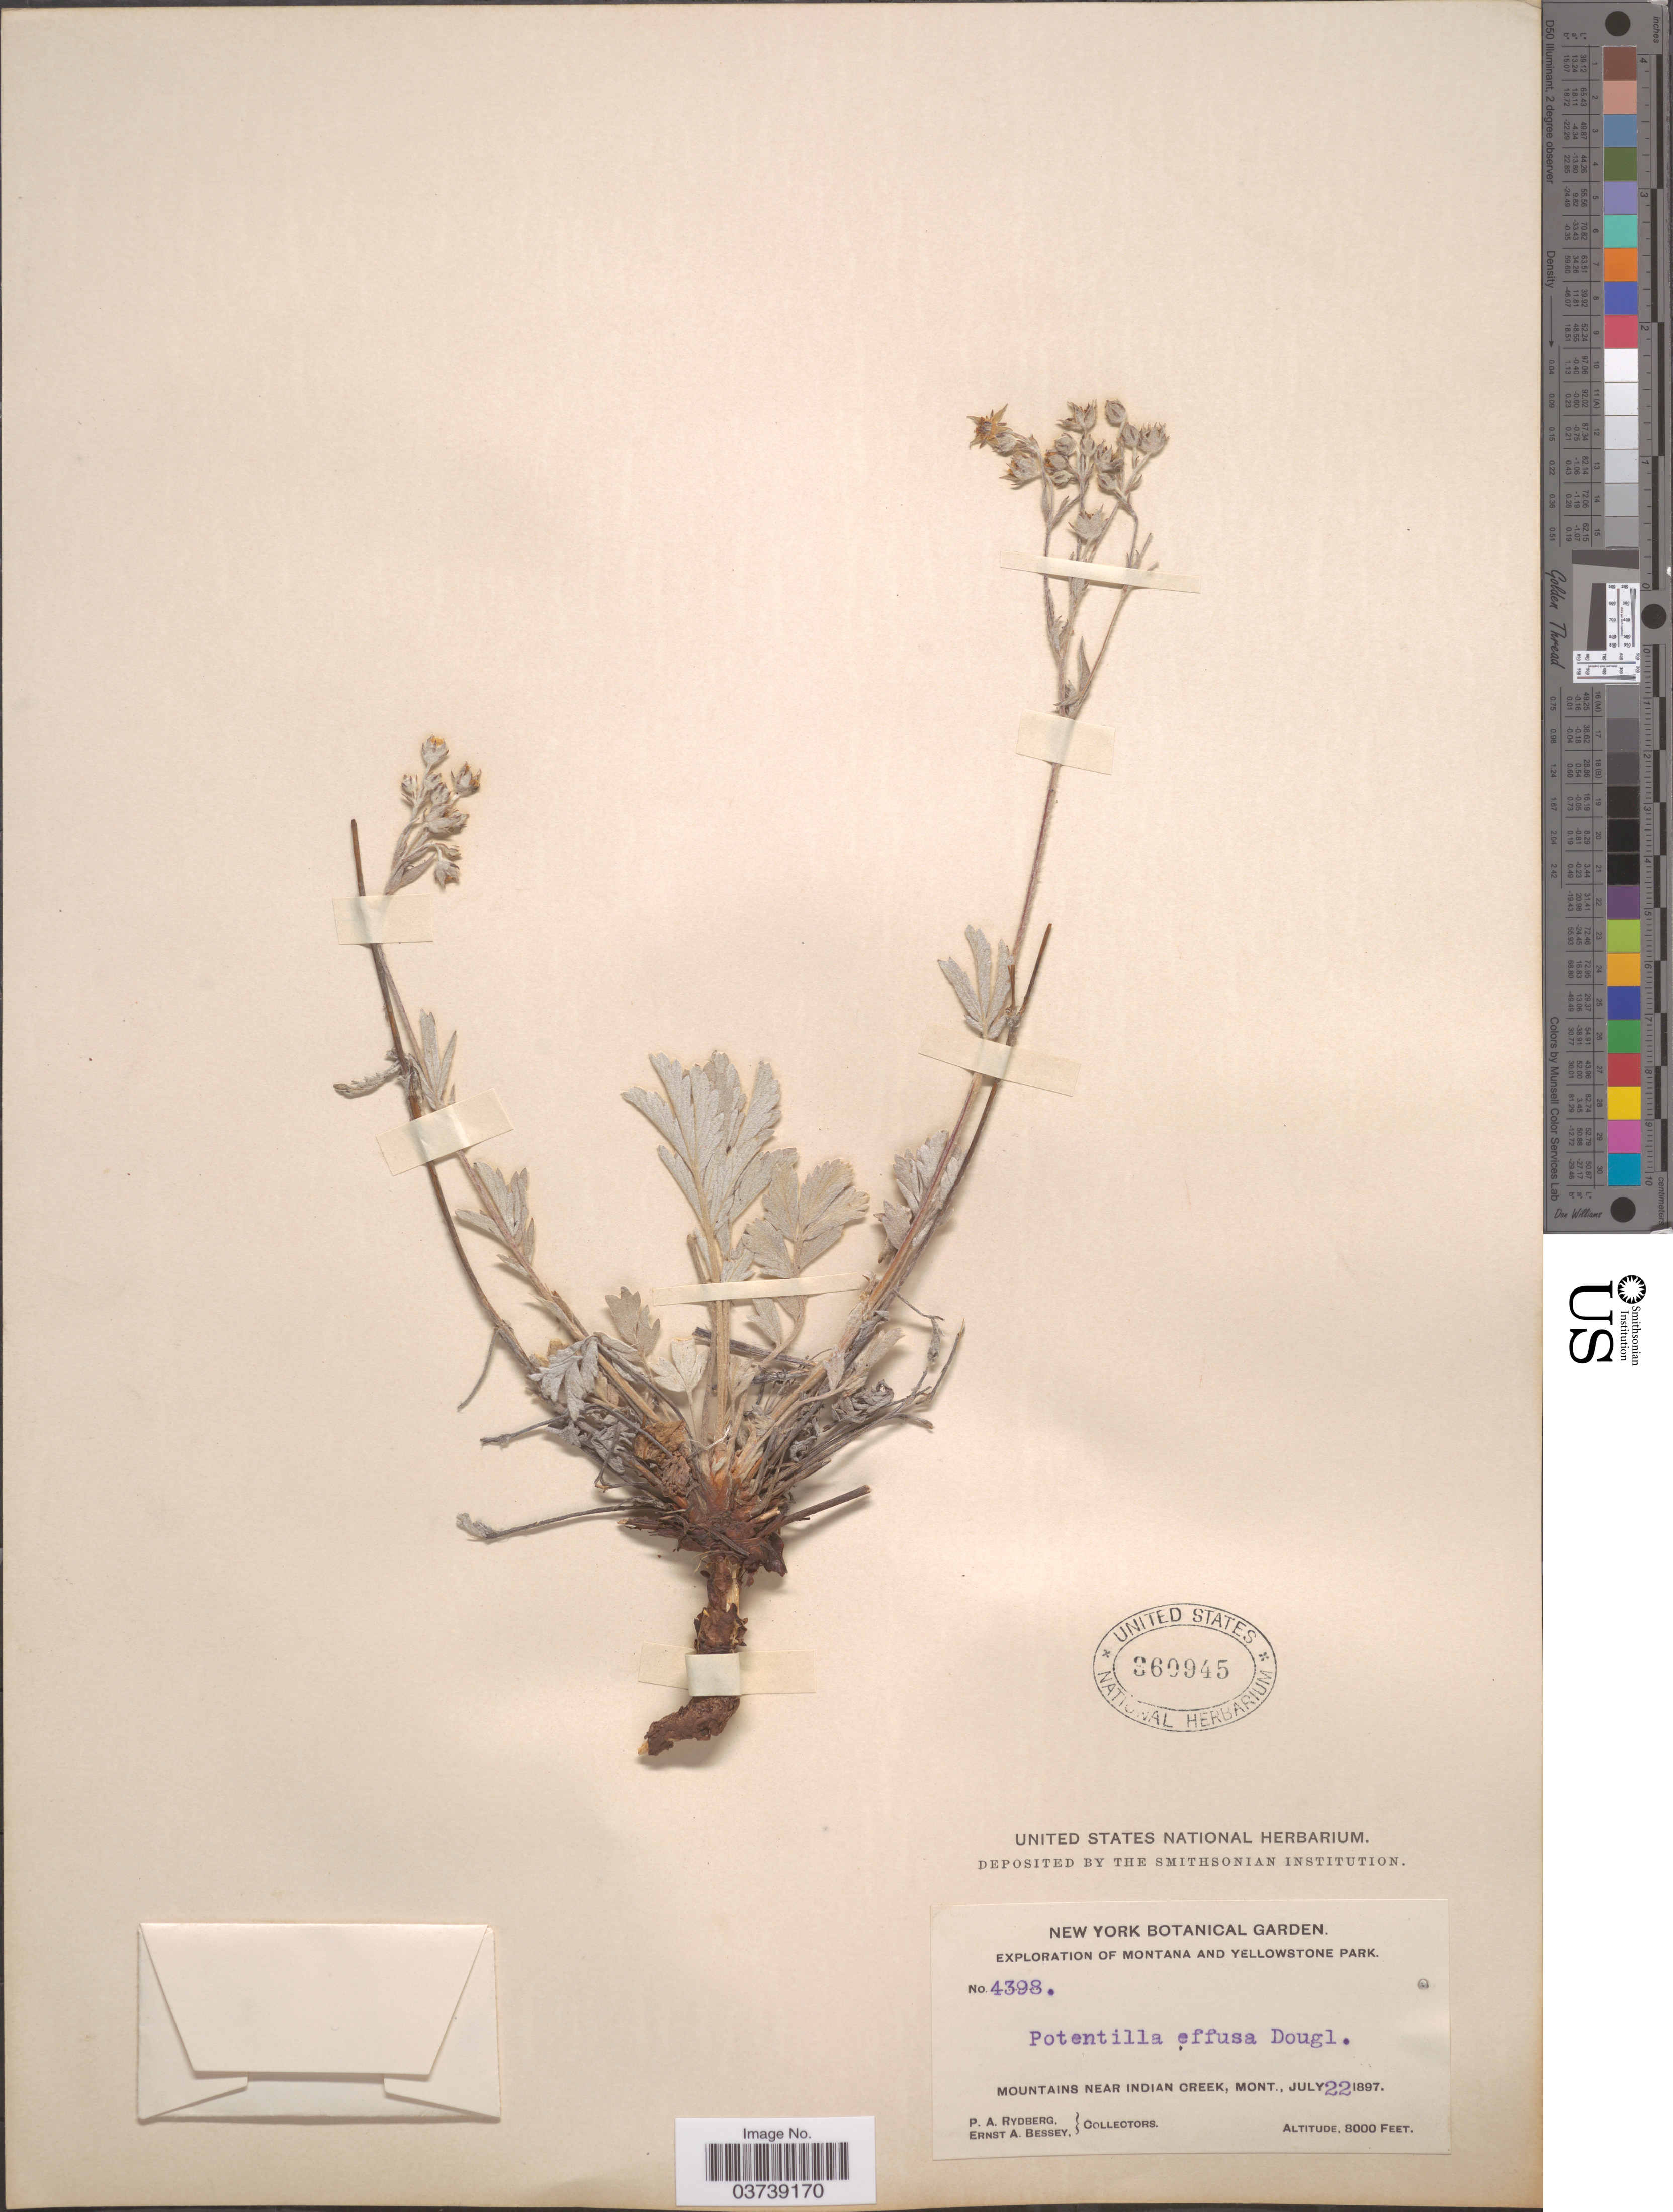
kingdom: Plantae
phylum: Tracheophyta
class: Magnoliopsida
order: Rosales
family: Rosaceae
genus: Potentilla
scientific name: Potentilla effusa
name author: Douglas ex Lehm.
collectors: P. A. Rydberg & E. A. Bessey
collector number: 4398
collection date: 1897-07-22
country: United States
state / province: Montana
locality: Yellowstone Park. Mountains near Indian Creek.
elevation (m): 2438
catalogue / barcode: US 360945